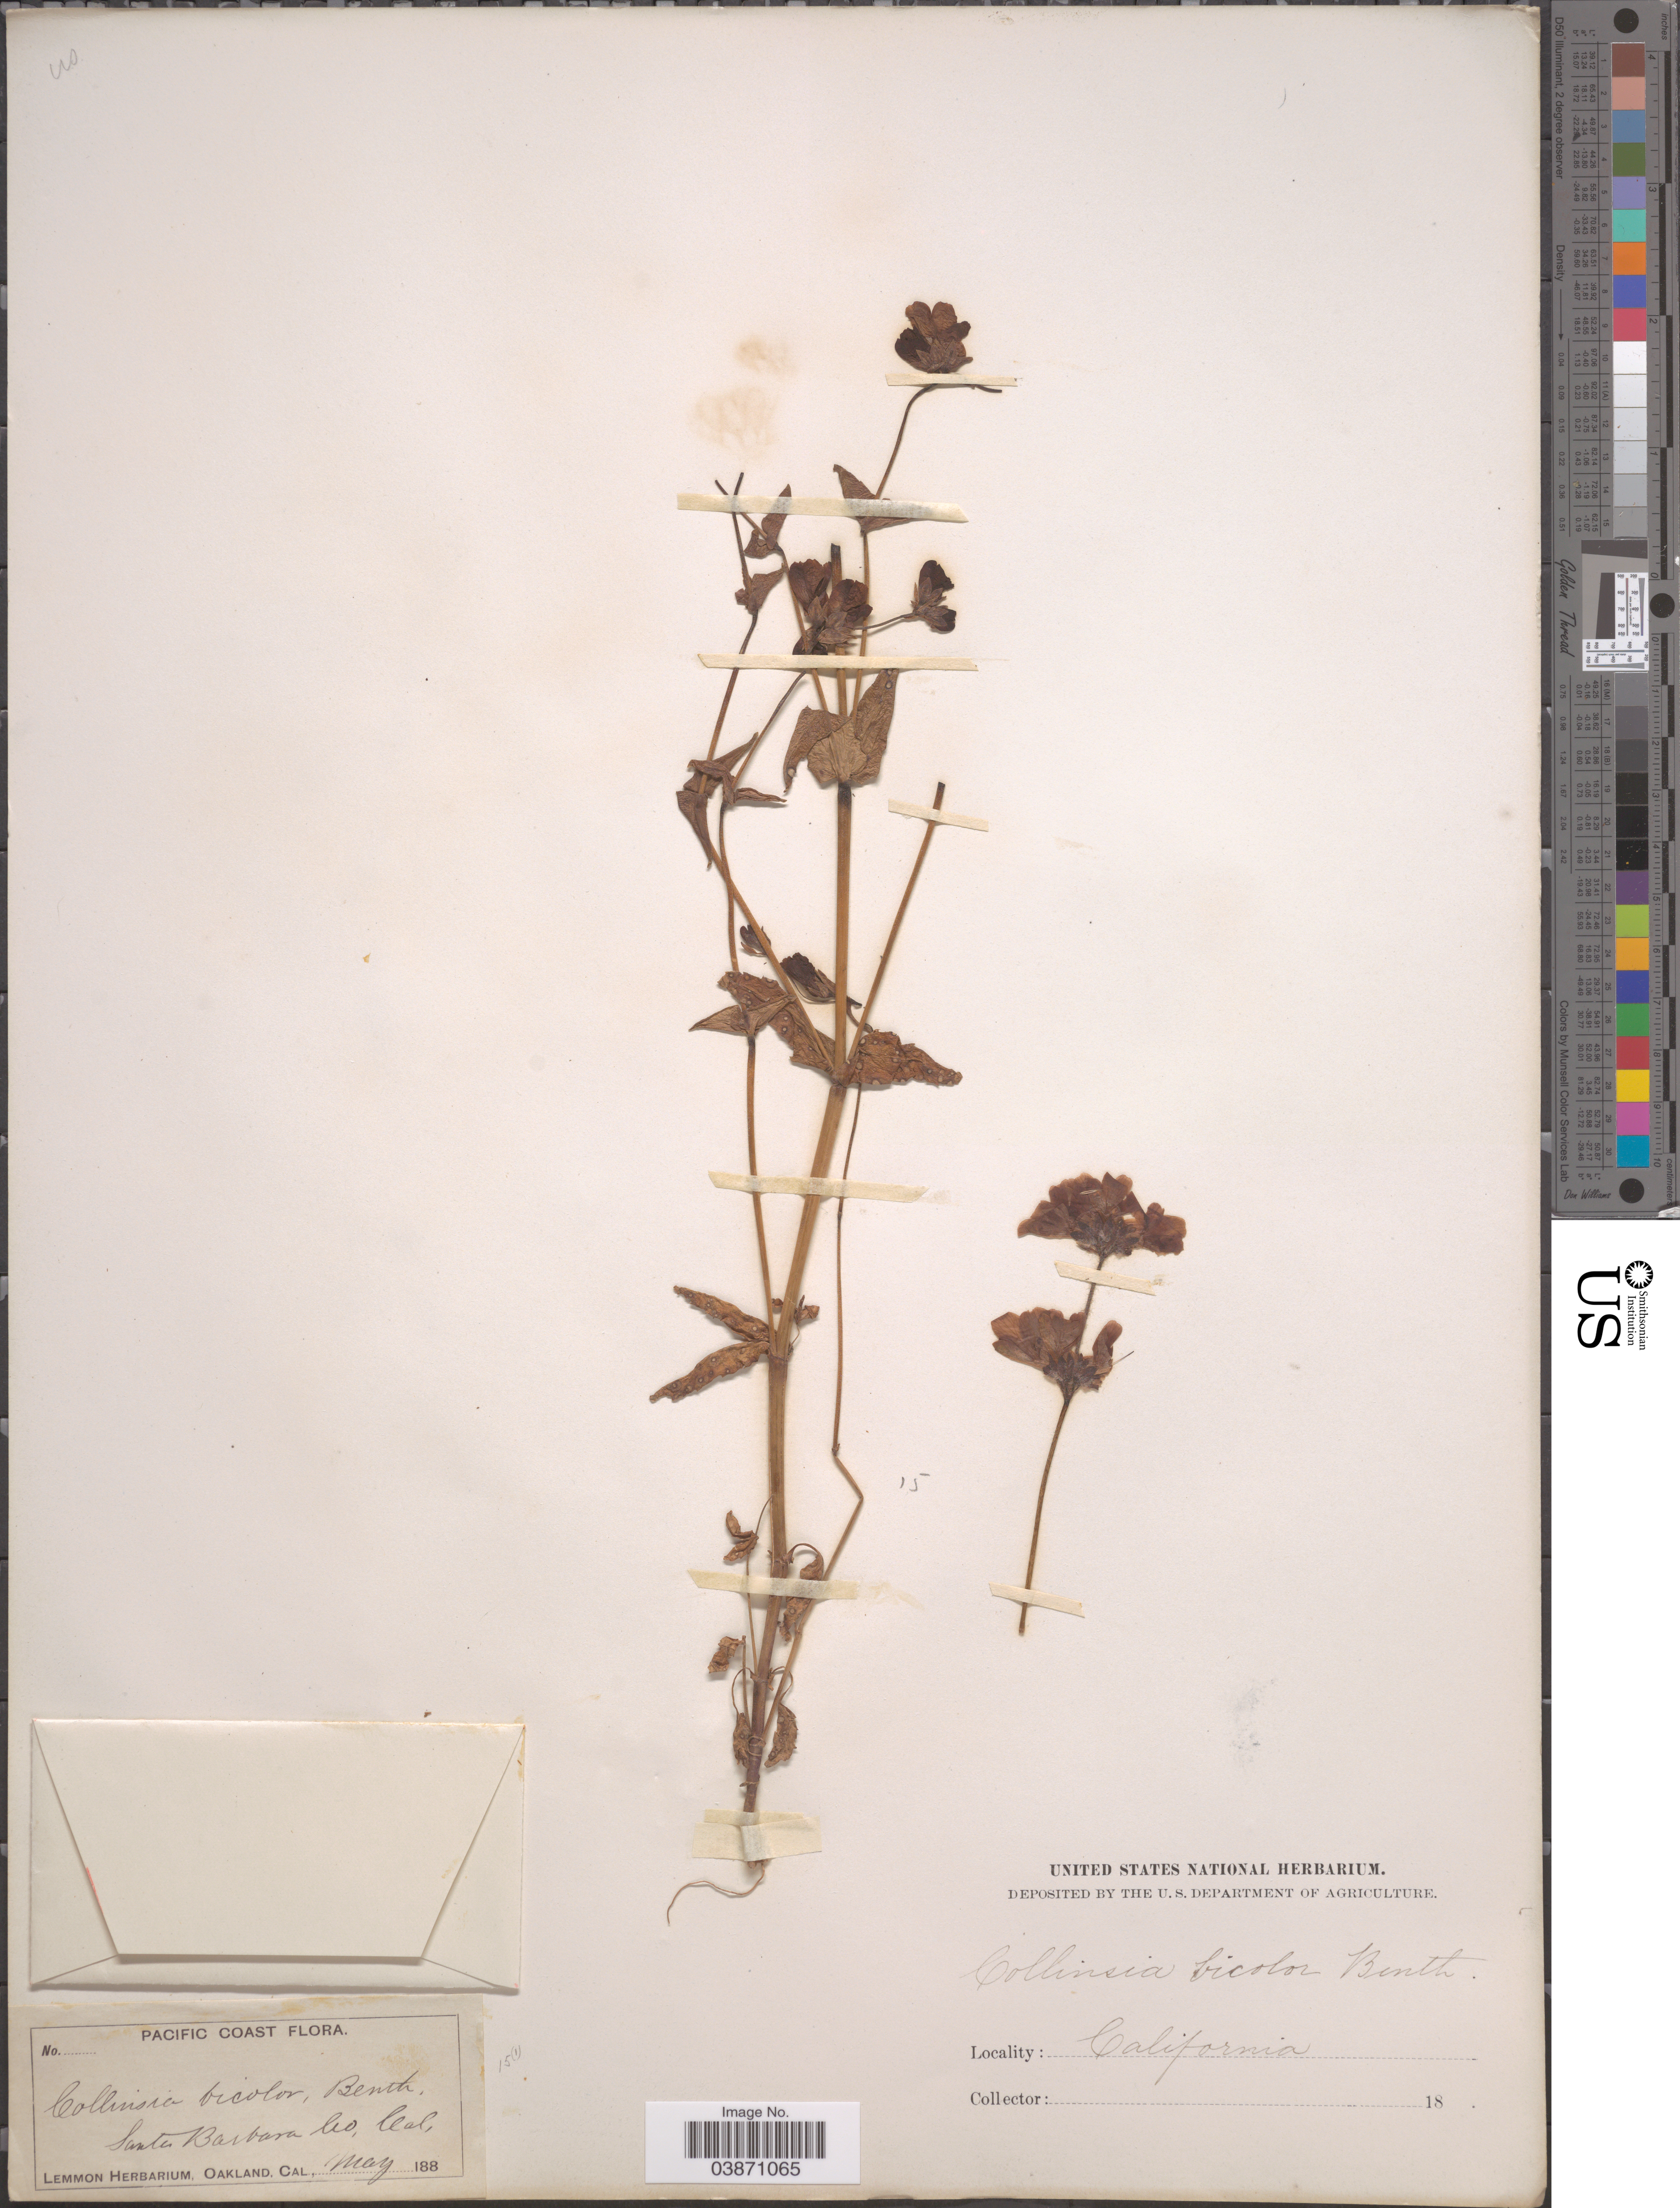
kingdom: Plantae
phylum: Tracheophyta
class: Magnoliopsida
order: Lamiales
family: Plantaginaceae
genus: Collinsia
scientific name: Collinsia bicolor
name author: Raf.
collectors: ex herb. Lemmon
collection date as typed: May 188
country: United States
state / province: California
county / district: Santa Barbara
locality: Santa Barbara Co. Pacific Coast.